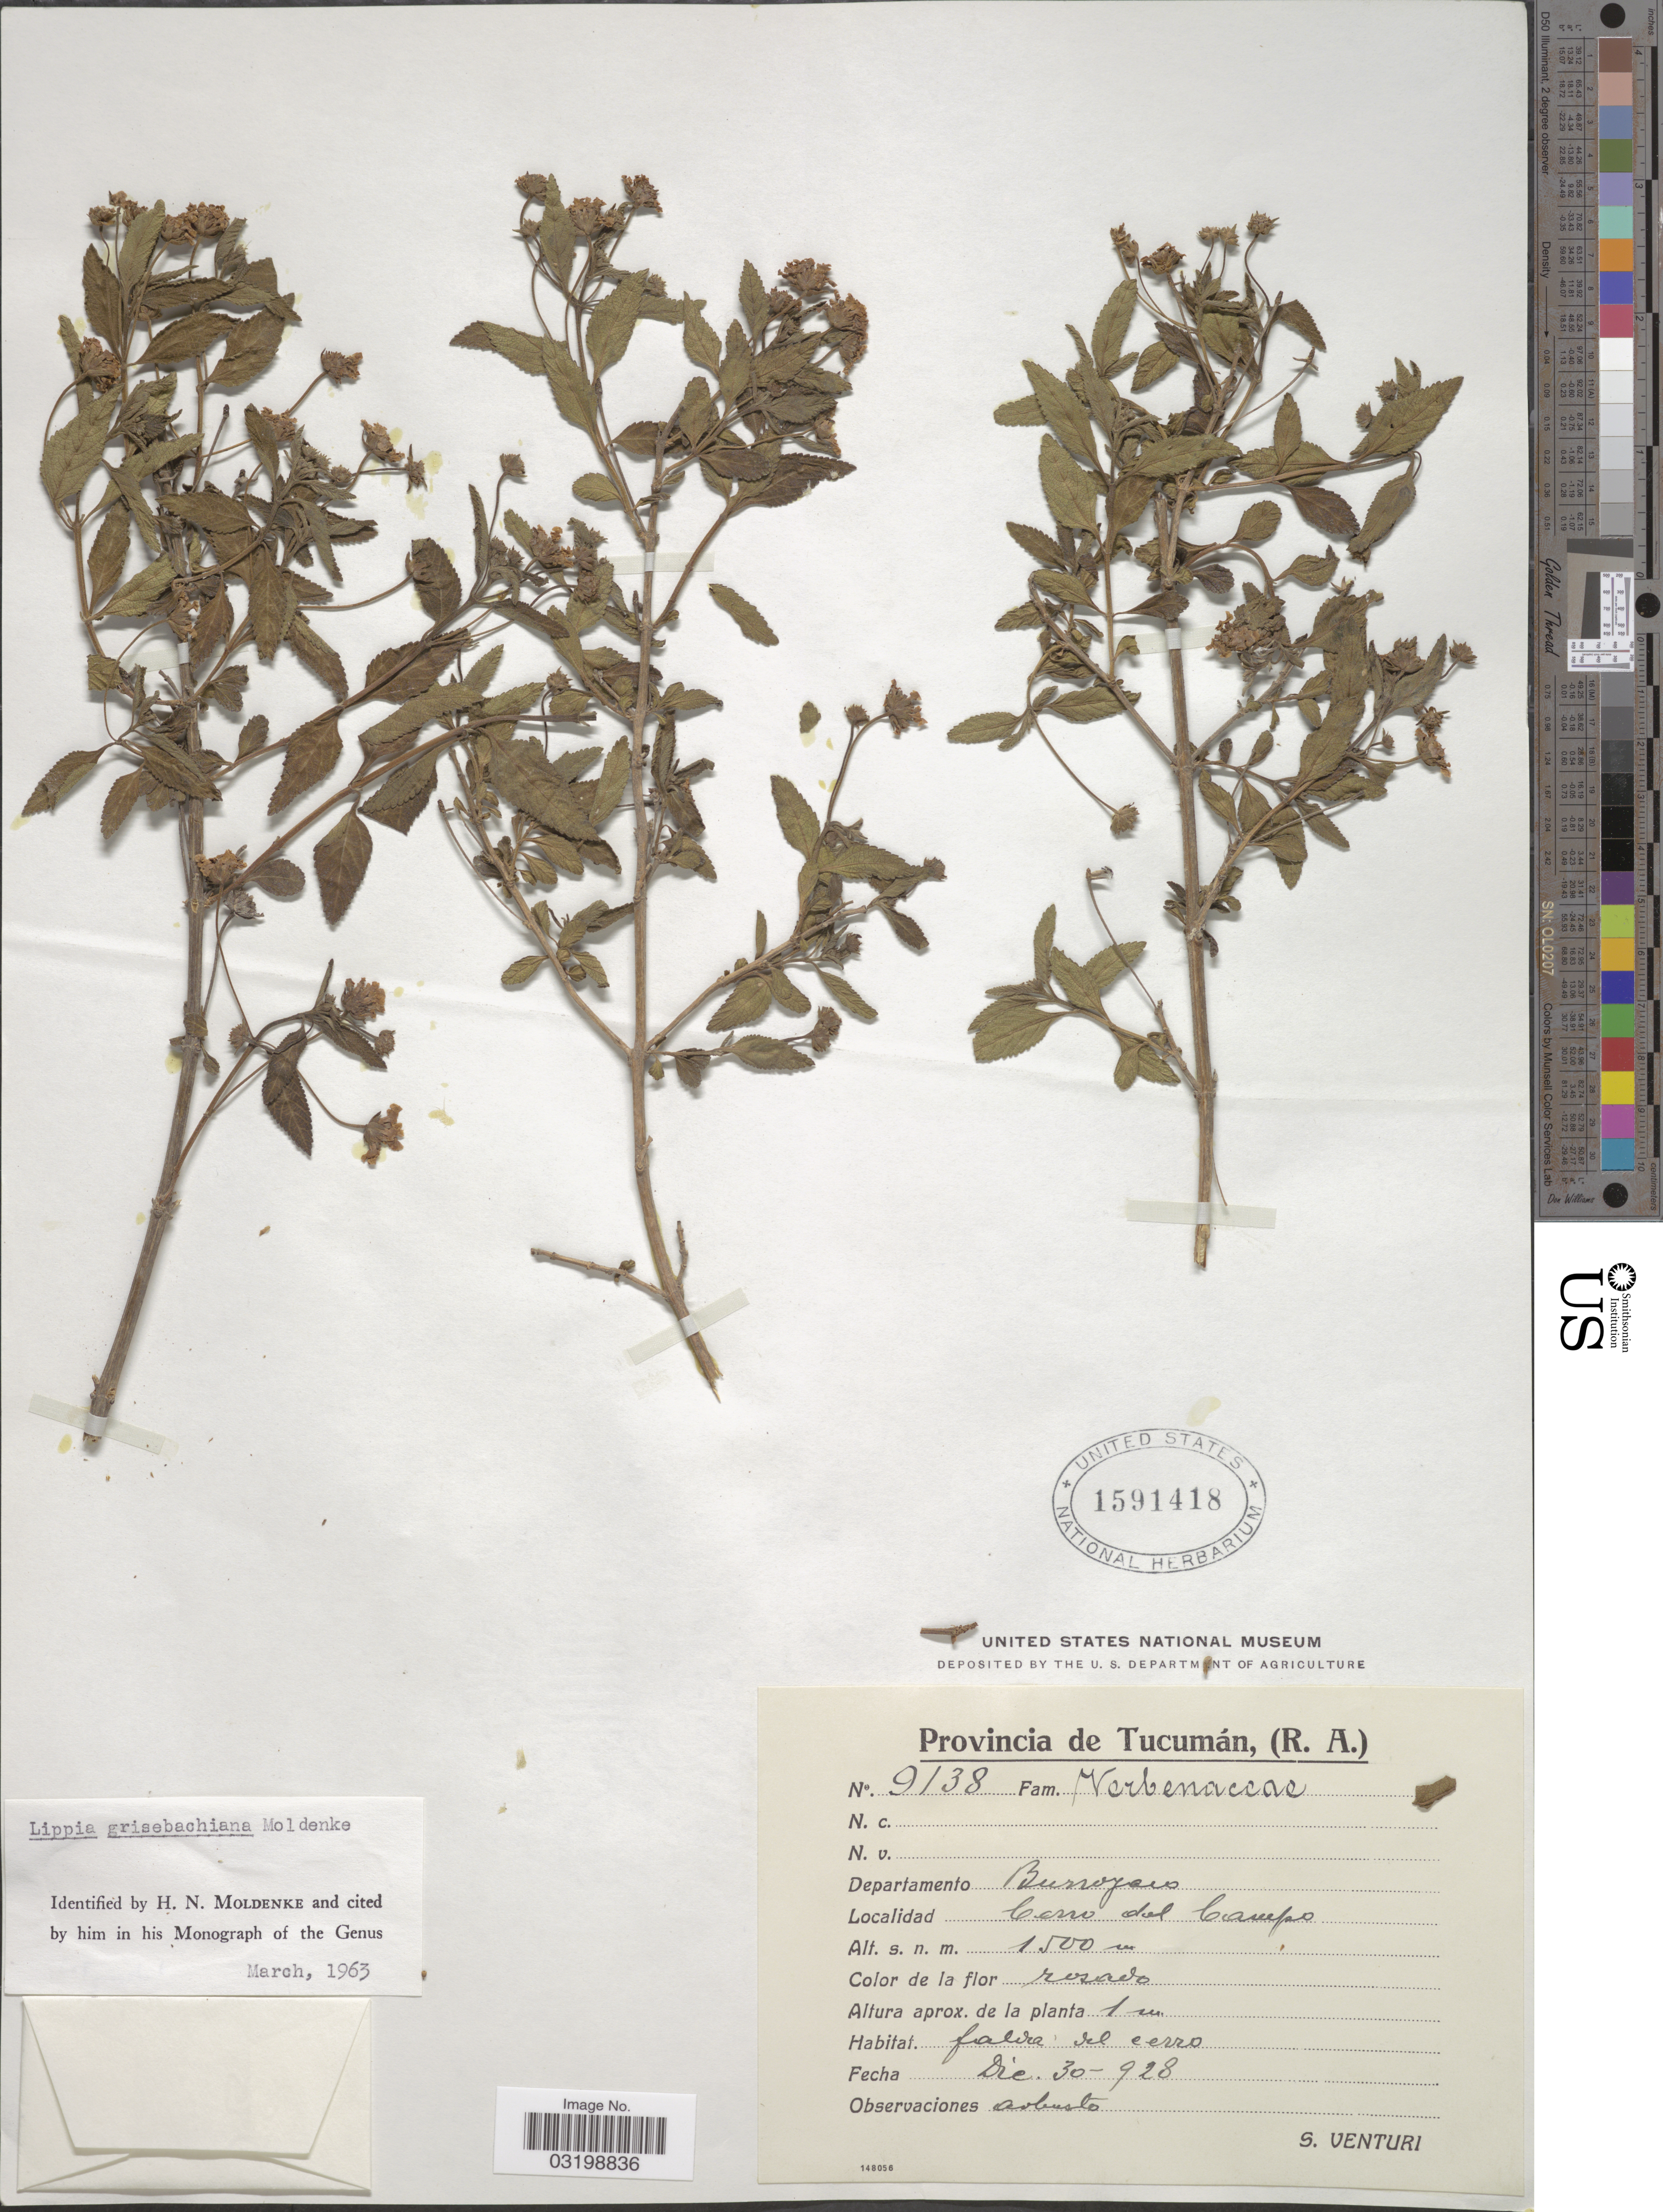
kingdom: Plantae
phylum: Tracheophyta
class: Magnoliopsida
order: Lamiales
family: Verbenaceae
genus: Lippia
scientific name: Lippia grisebachiana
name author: Moldenke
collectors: S. Venturi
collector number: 9138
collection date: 1928-12-30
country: Argentina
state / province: Tucuman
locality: Departamento Burroyaco. Cerro del Campo.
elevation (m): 1500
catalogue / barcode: US 1591418